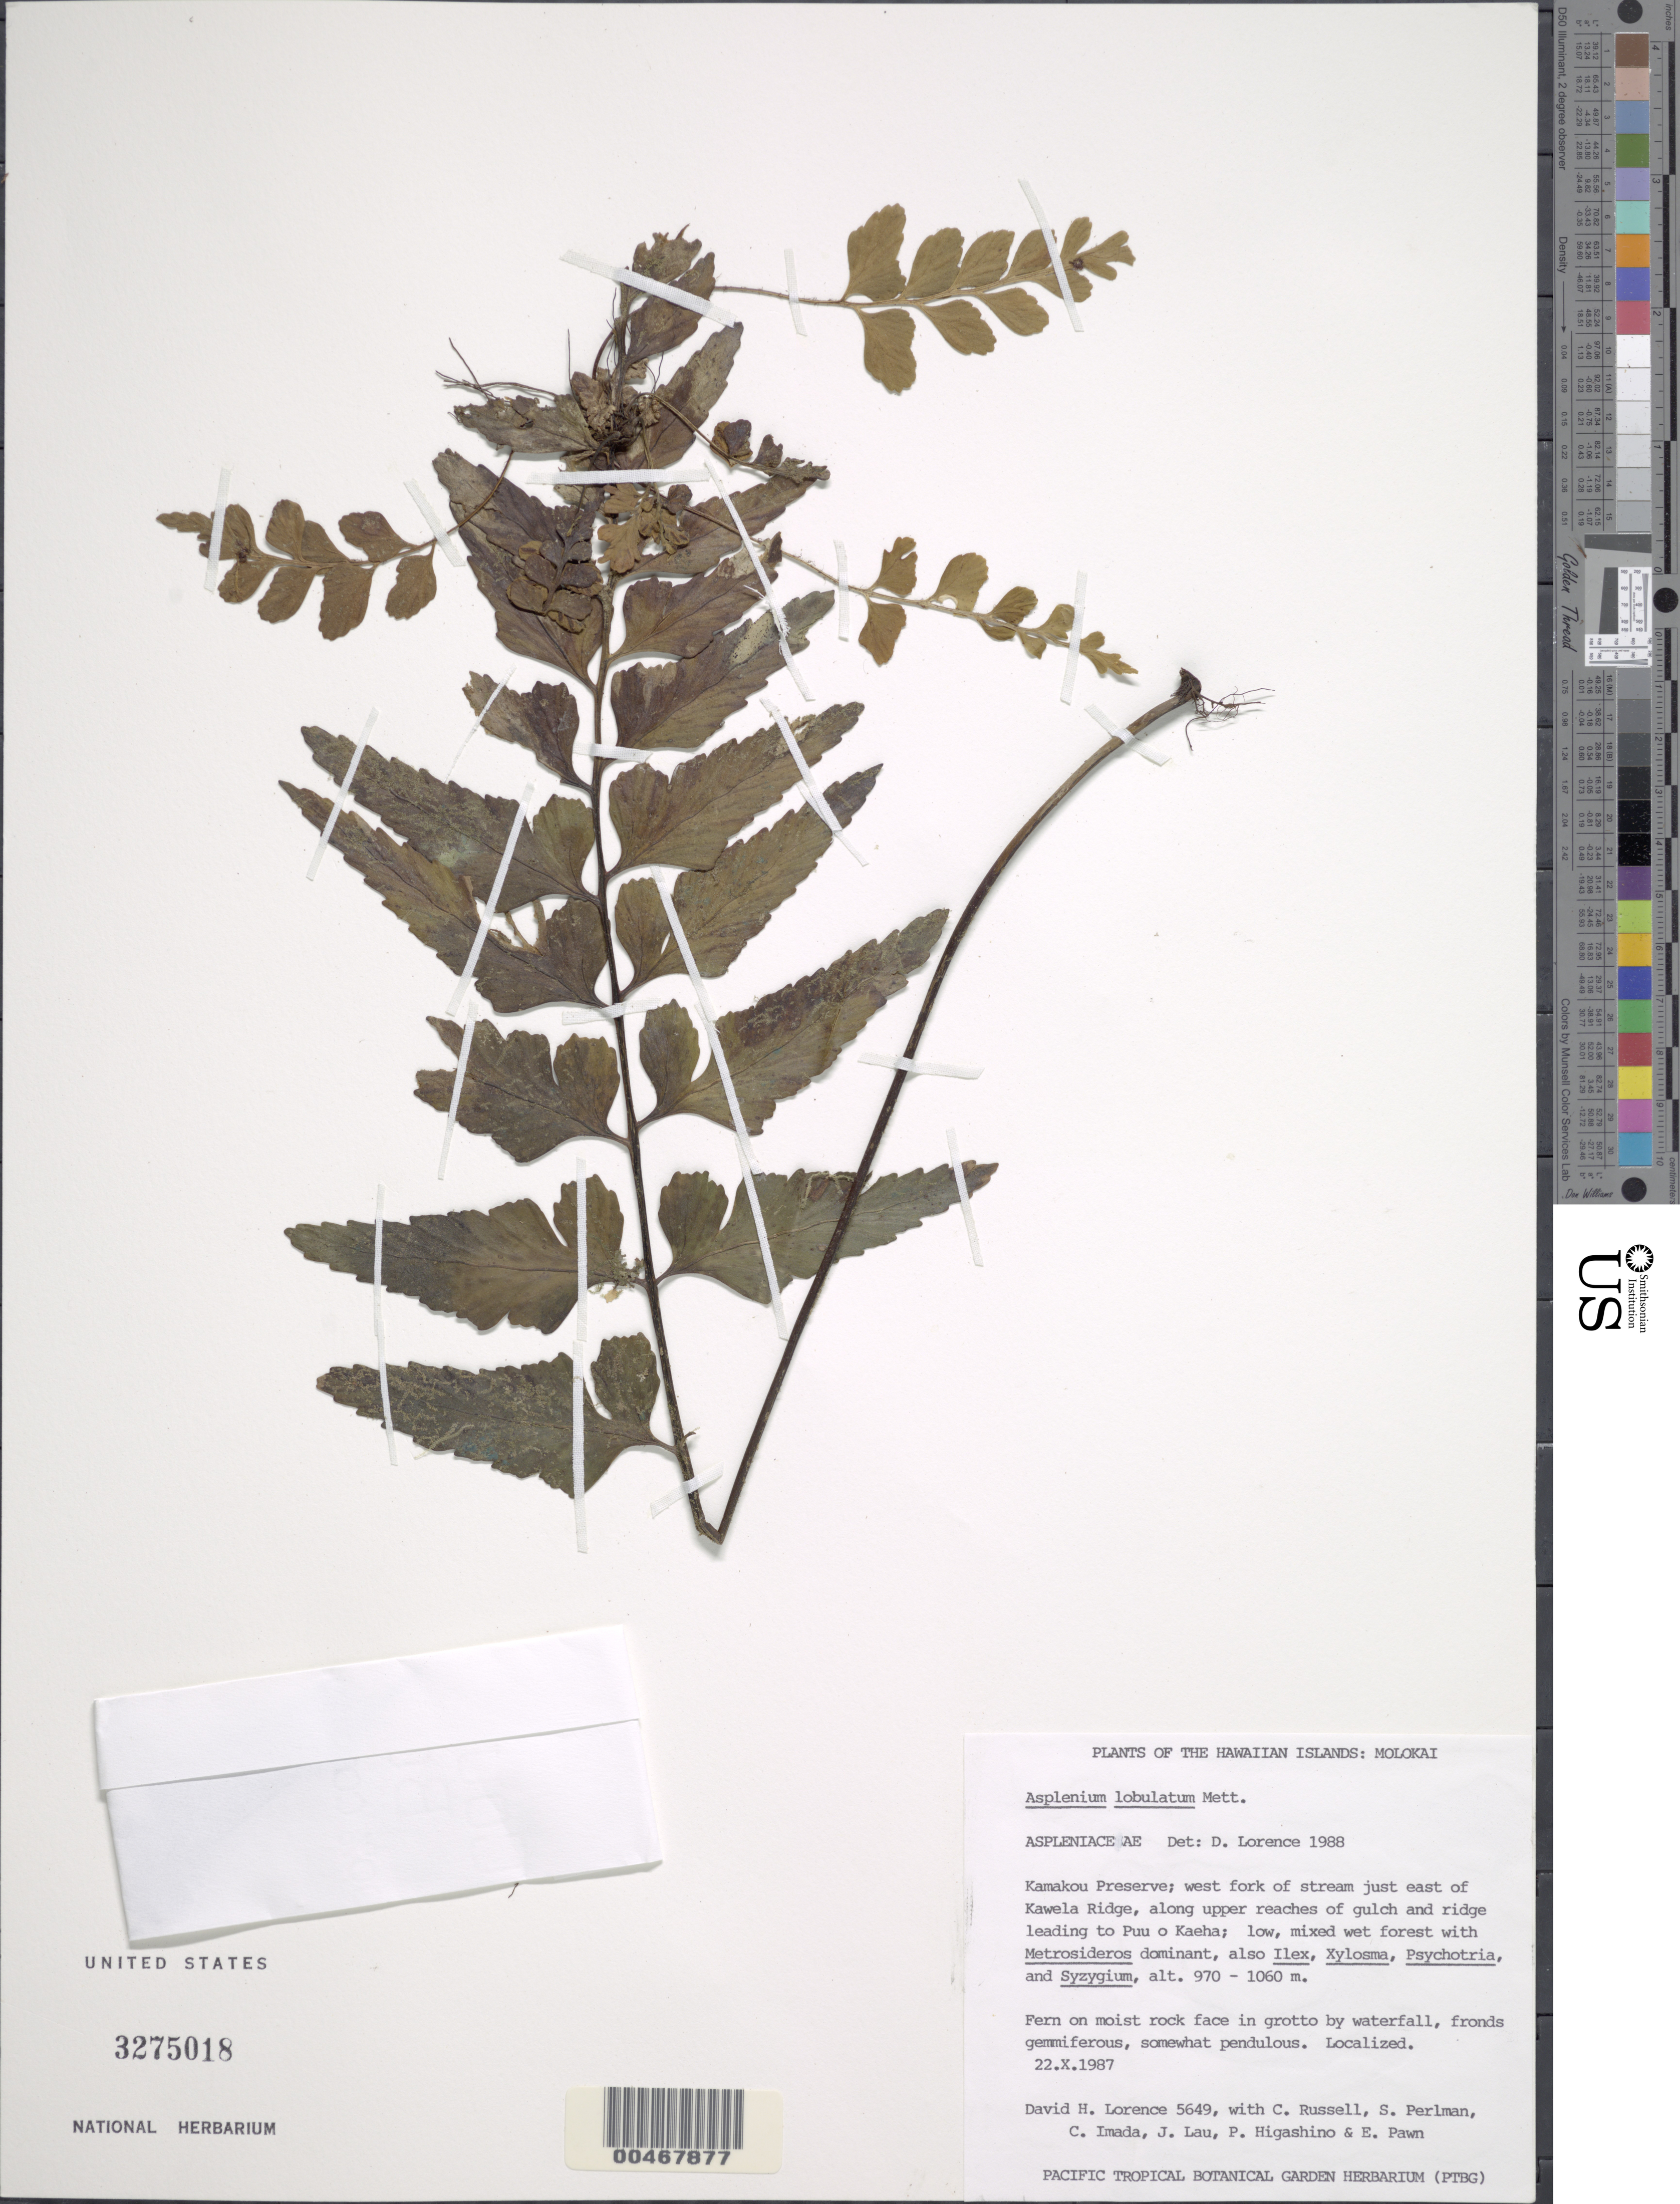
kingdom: Plantae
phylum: Tracheophyta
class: Polypodiopsida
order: Polypodiales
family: Aspleniaceae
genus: Asplenium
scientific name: Asplenium lobulatum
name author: Mett.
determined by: Lorence, D. L.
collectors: D. Lorence, C. Russell, S. P. Perlman & C. Imada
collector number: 5649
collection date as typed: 22 Oct 1987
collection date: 1987-10-22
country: United States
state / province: Hawaii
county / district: Maui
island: Moloka'i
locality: Kamakou Preserve, W fork of stream just E of Kawela Ridge, along upper reaches of gulch and ridge leading to Puu o Kaeha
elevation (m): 970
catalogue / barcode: US 3275018